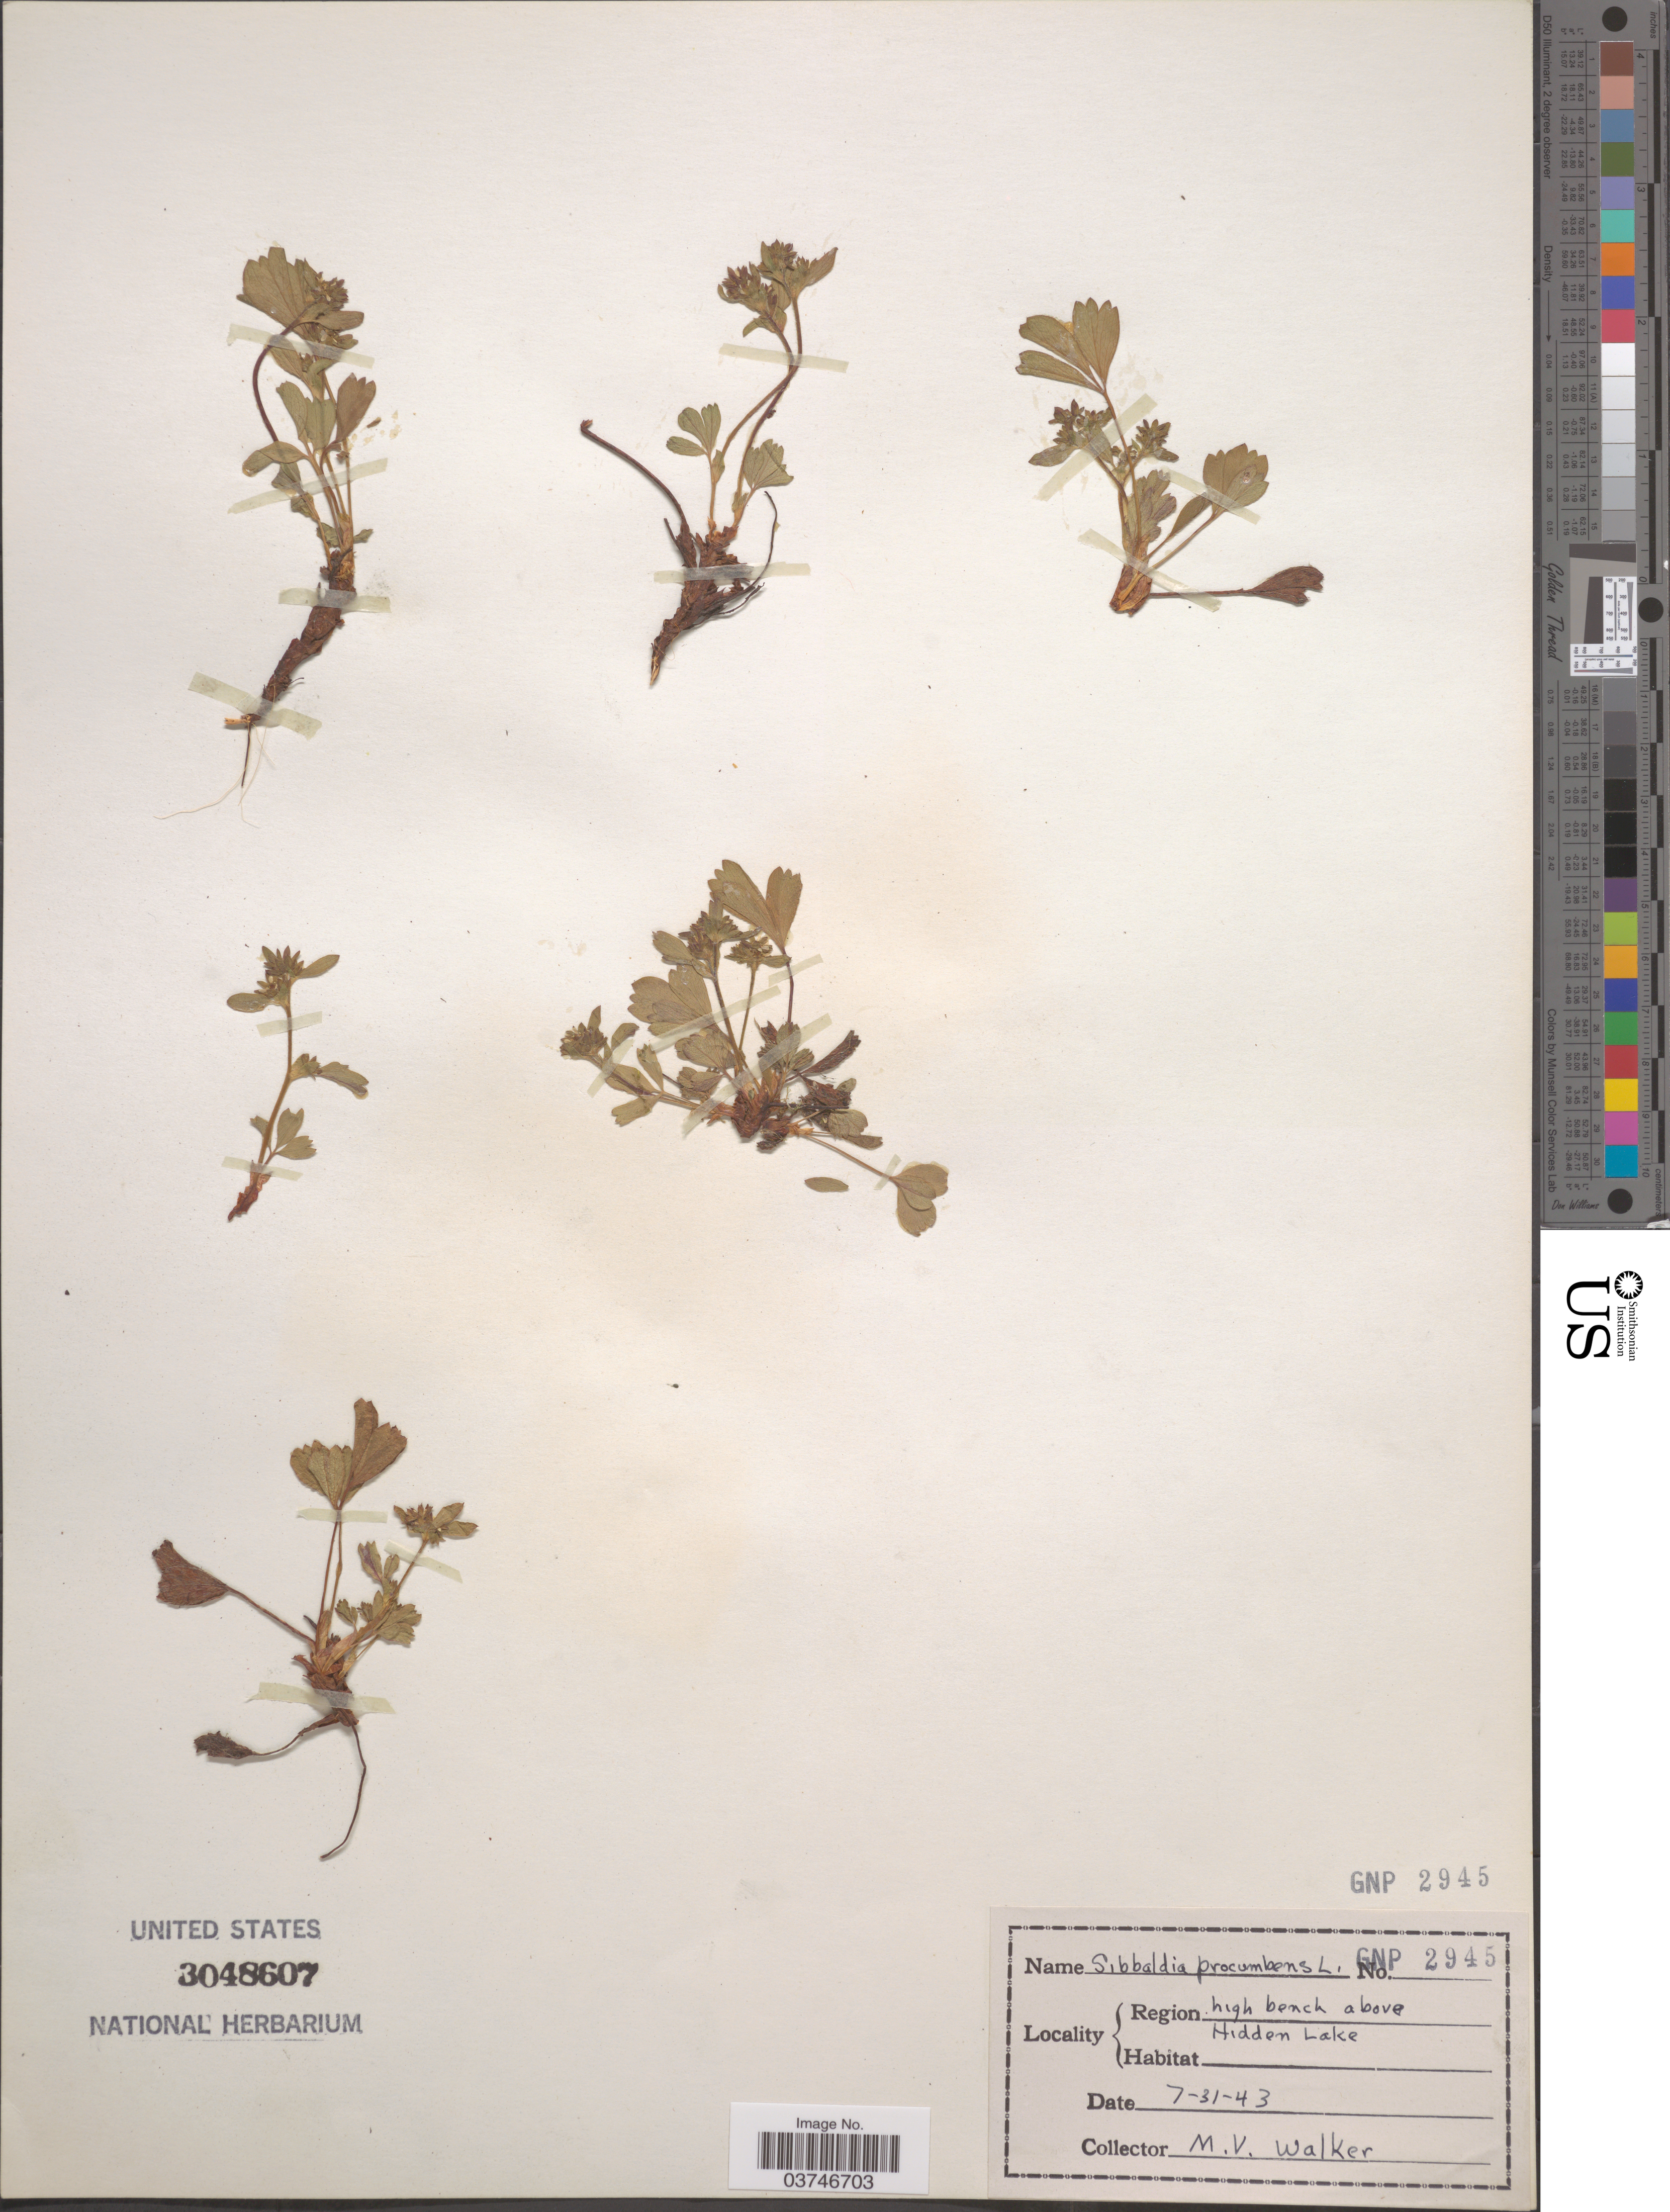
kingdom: Plantae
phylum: Tracheophyta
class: Magnoliopsida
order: Rosales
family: Rosaceae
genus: Sibbaldia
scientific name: Sibbaldia procumbens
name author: L.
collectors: M. Walker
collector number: GNP2945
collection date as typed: Transcribed d/m/y: 31/7/43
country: United States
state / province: Montana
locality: Region high bench above Hidden Lake.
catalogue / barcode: US 3048607